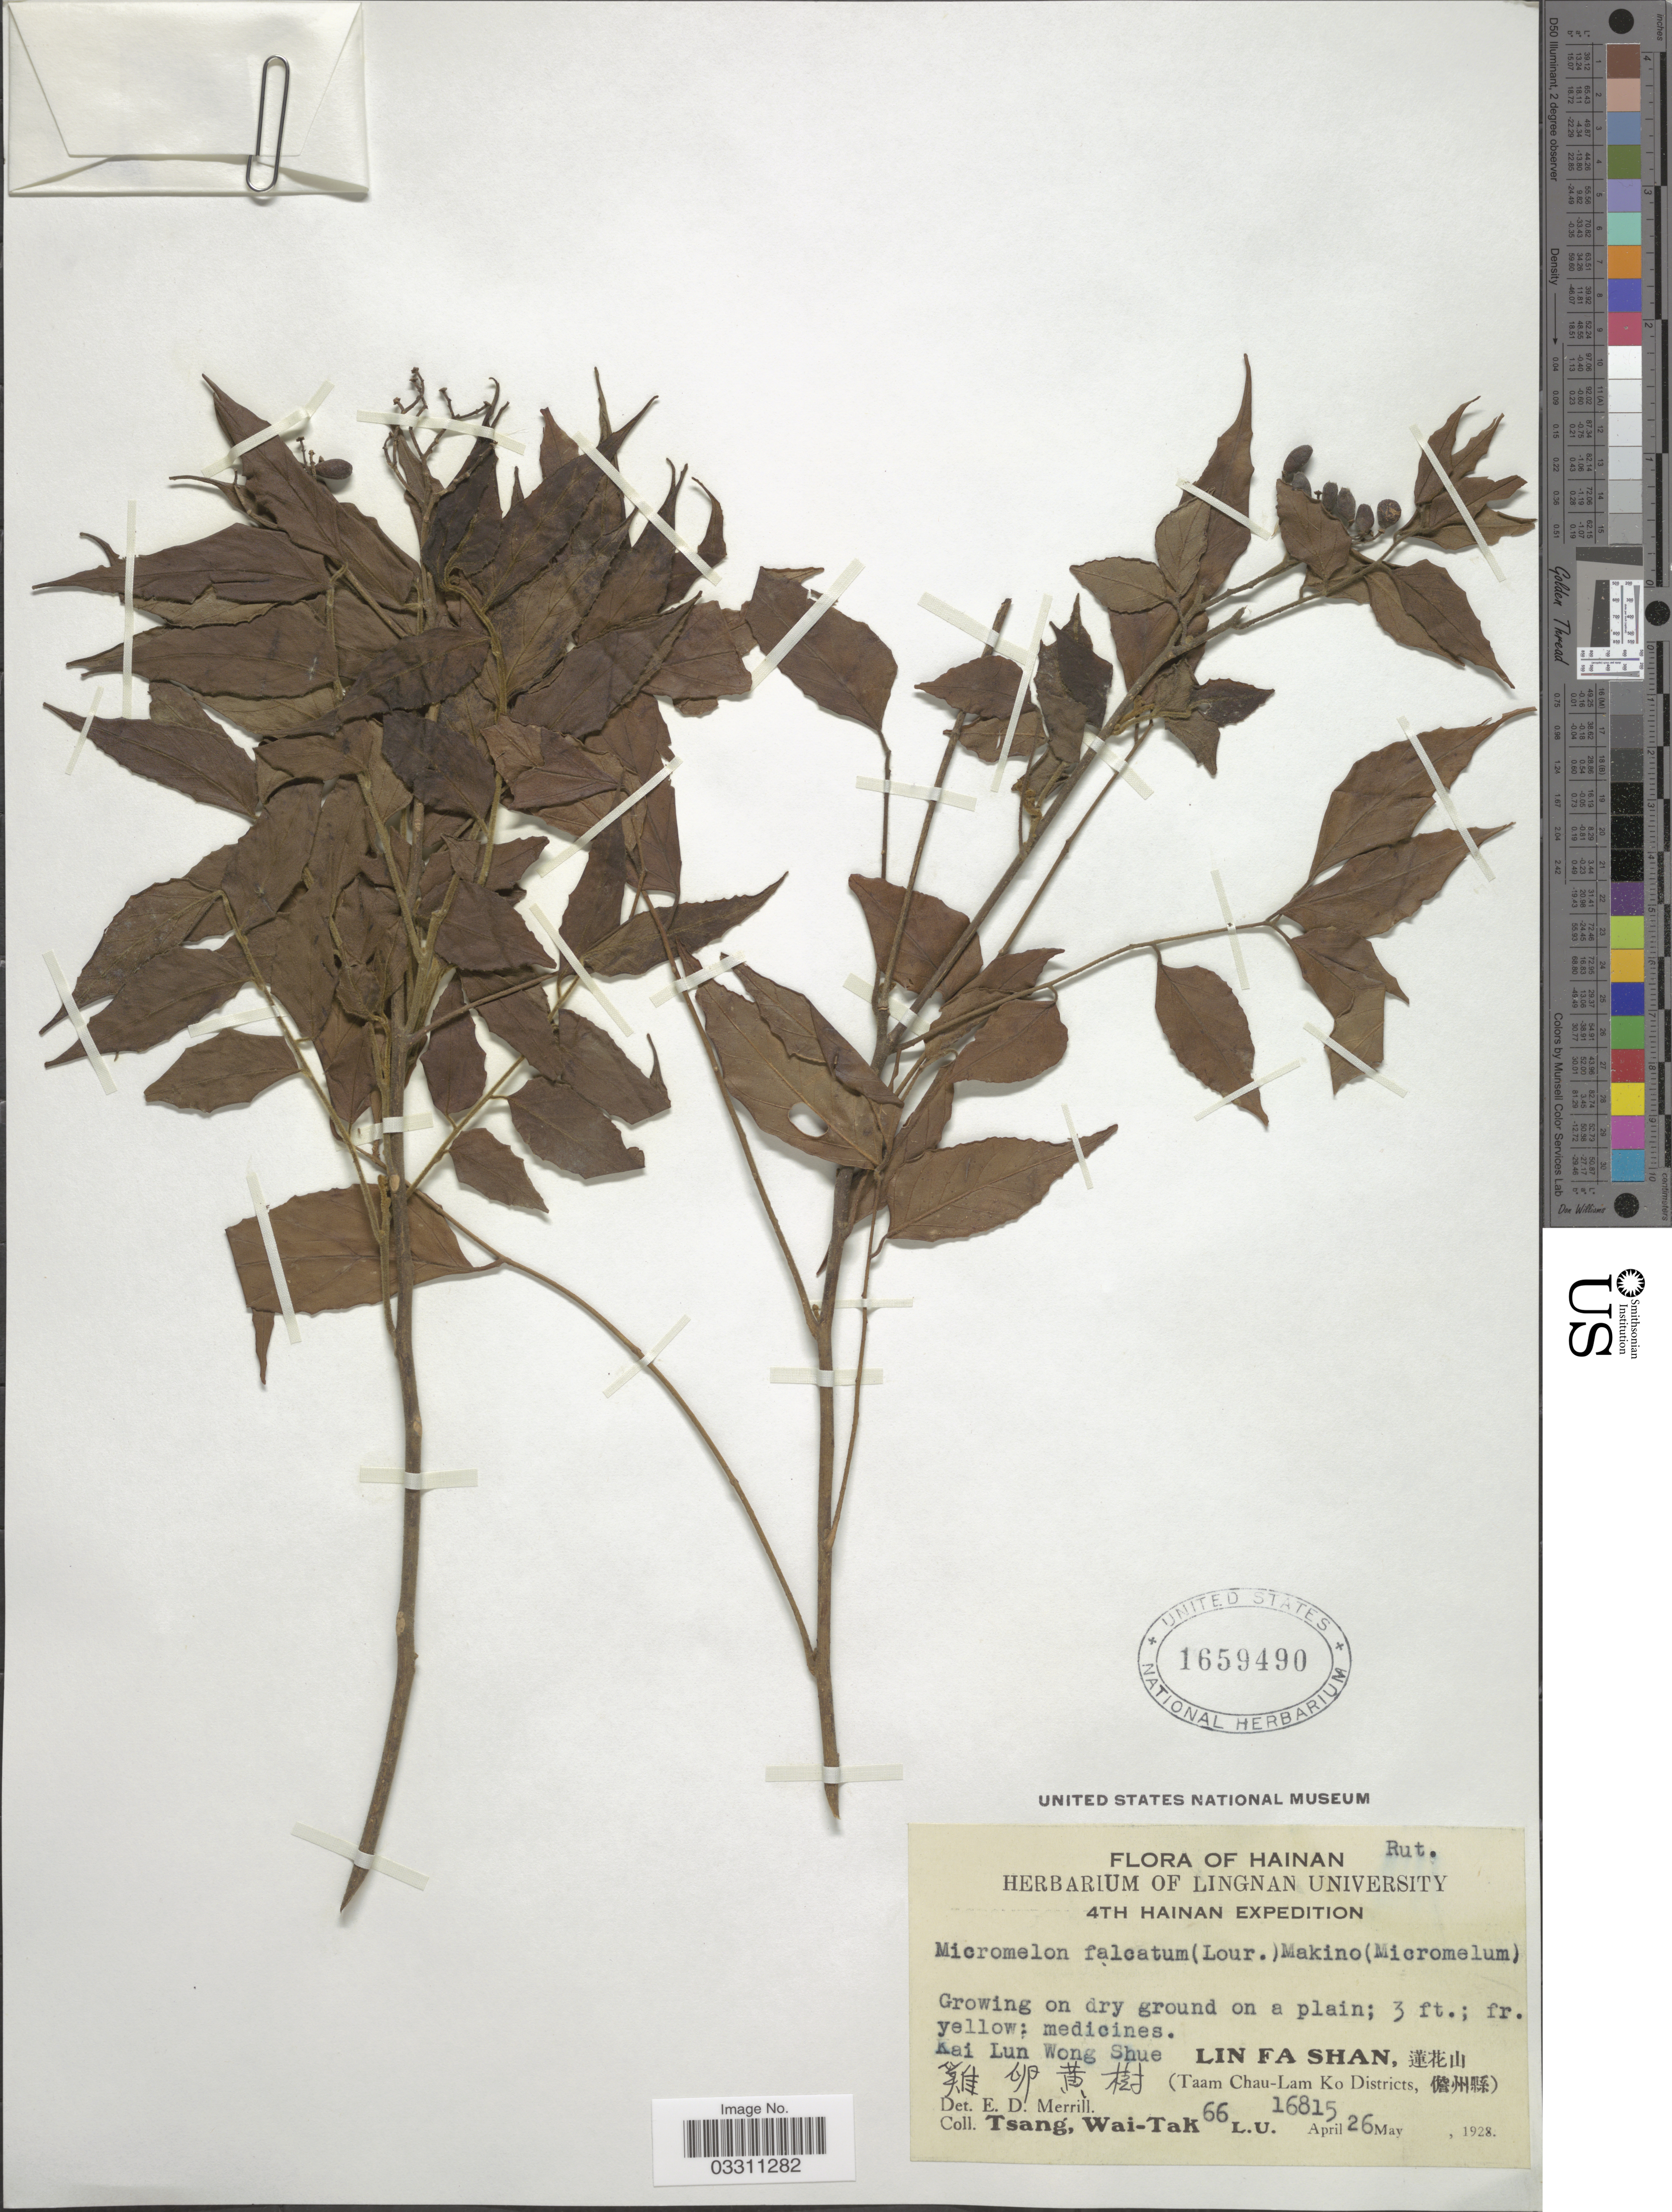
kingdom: Plantae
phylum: Tracheophyta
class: Magnoliopsida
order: Sapindales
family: Rutaceae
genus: Micromelum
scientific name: Micromelum falcatum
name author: Tanaka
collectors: W. T. Tsang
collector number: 66L.U.16815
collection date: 1928-04-26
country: China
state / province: Hainan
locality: Kai Lun Wong Shue X. Lin Fa Shan, X. (Taam Chau-Lam Ko Districts, X).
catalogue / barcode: US 1659490